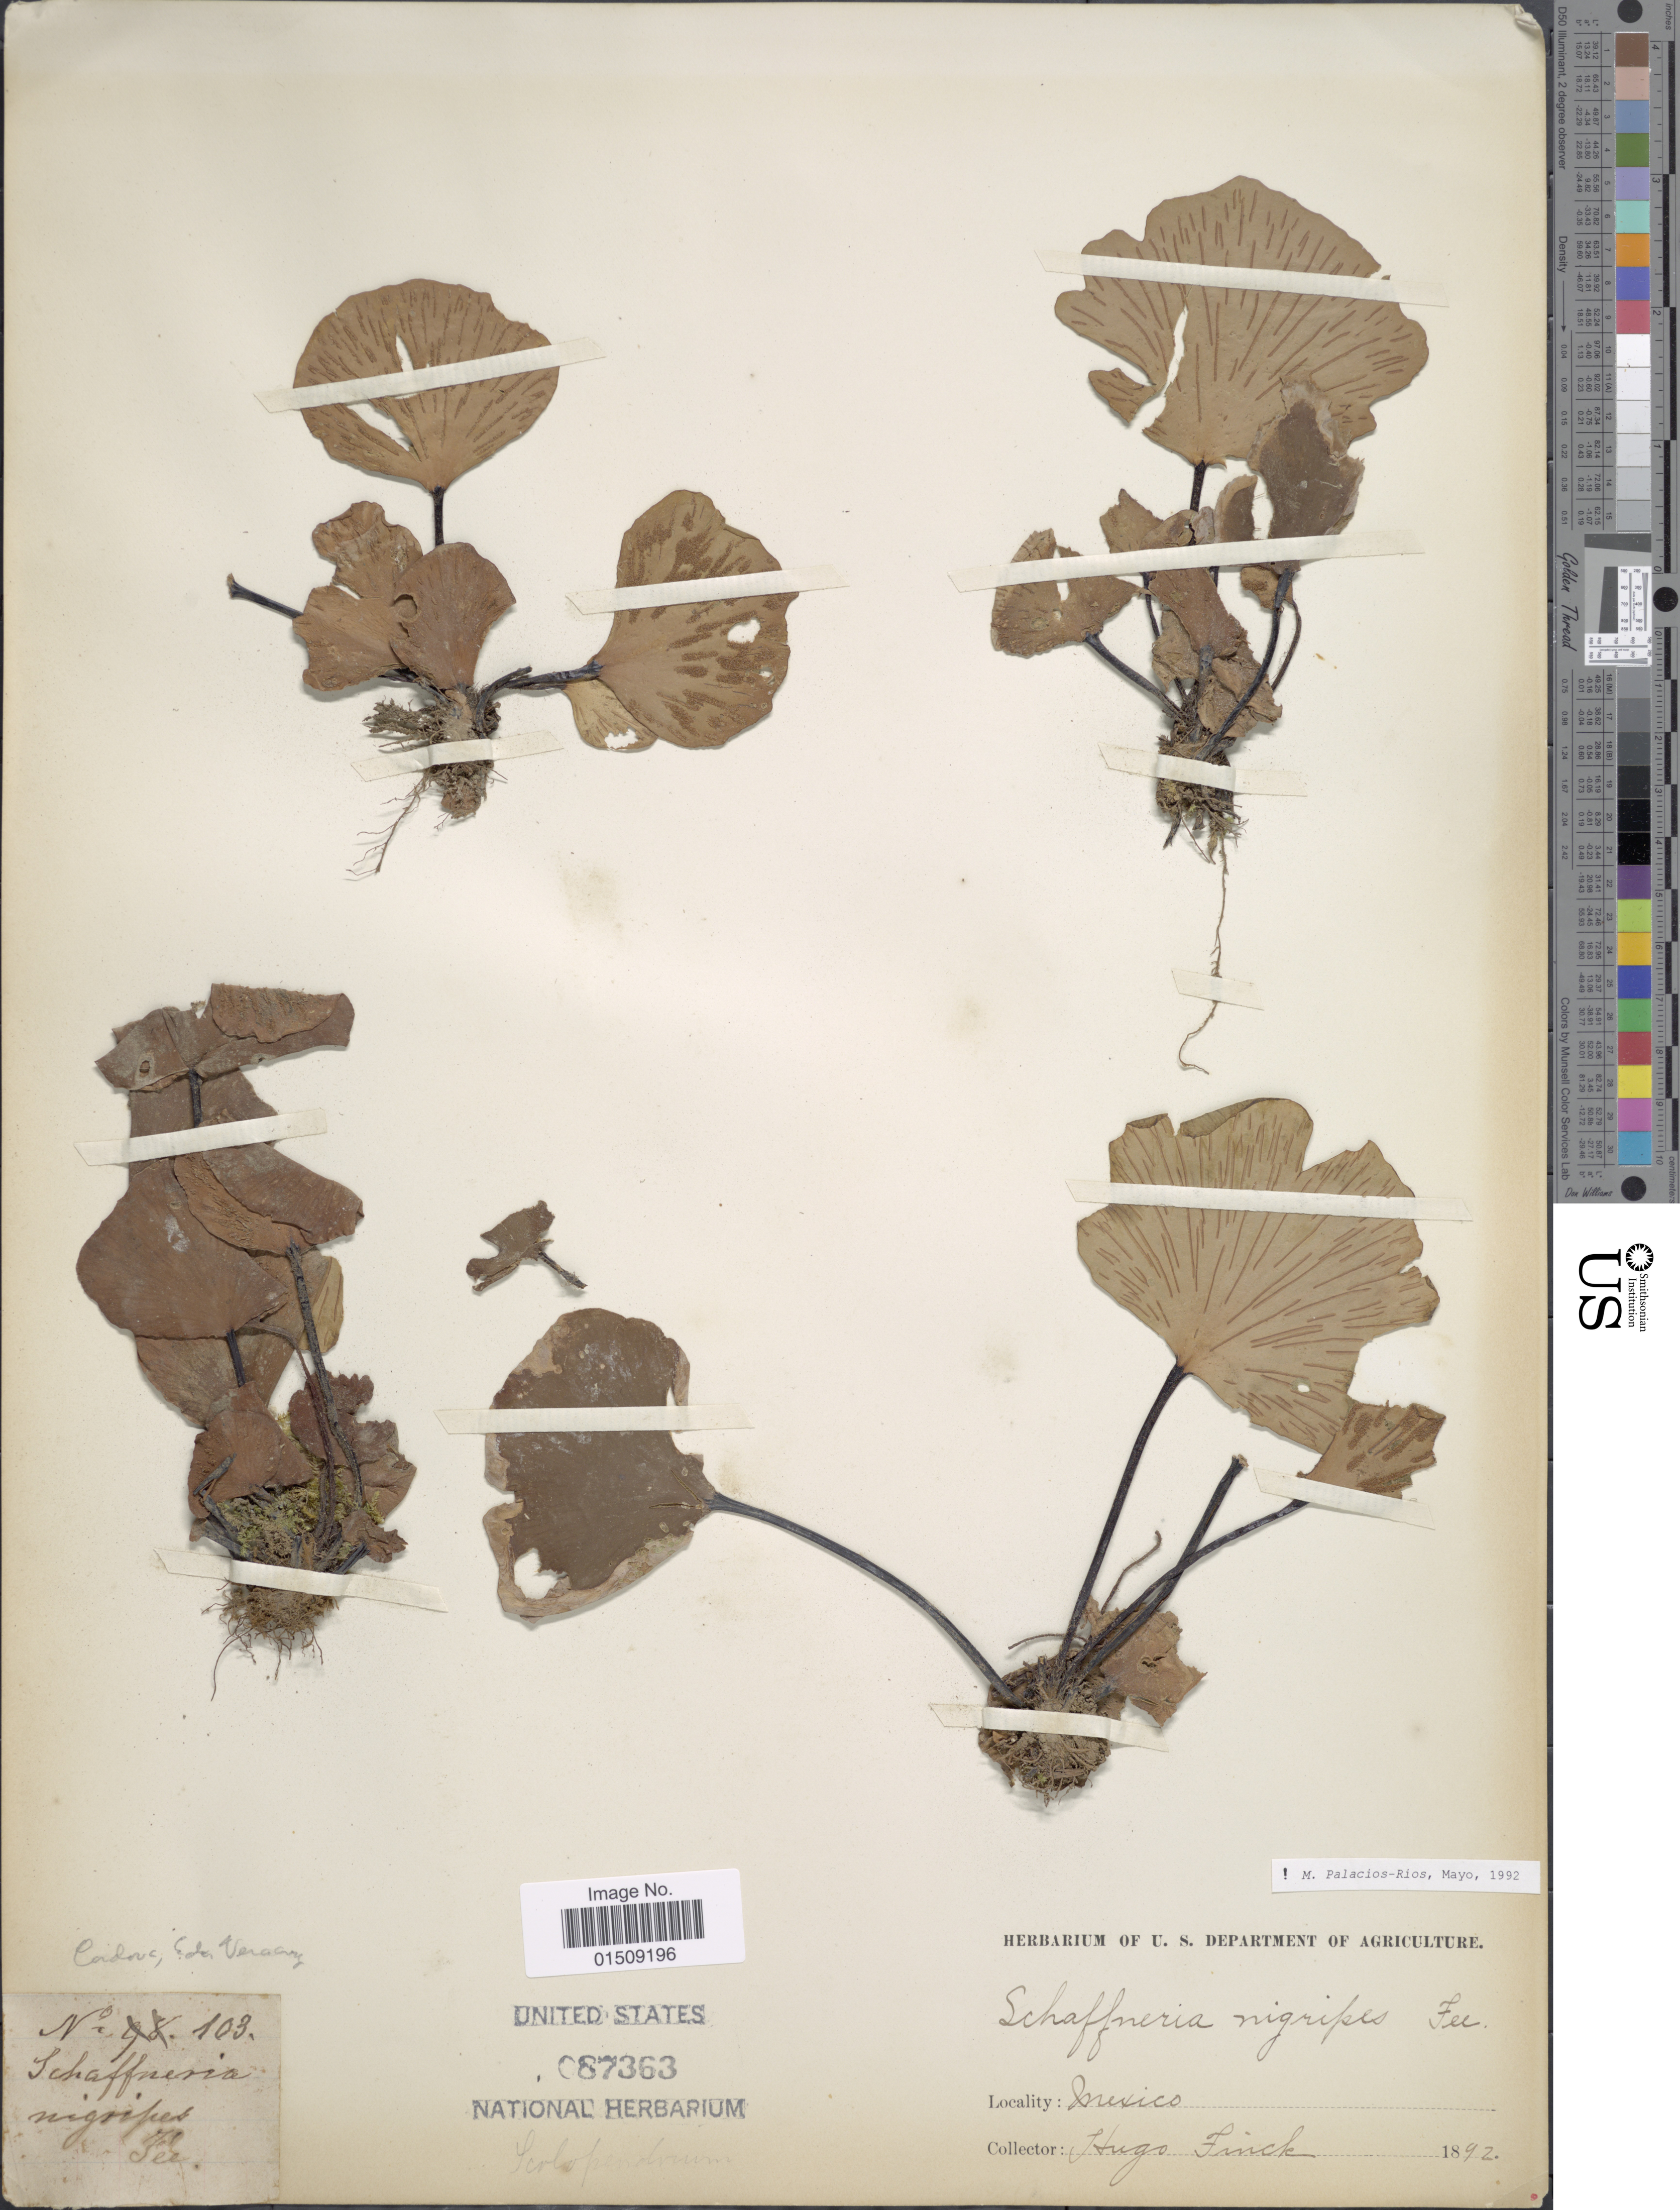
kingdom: Plantae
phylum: Tracheophyta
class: Polypodiopsida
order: Polypodiales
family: Aspleniaceae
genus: Asplenium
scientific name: Asplenium nigripes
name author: (Fée) Hook.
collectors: H. Finck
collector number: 103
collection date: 1892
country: Mexico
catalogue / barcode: US 87363